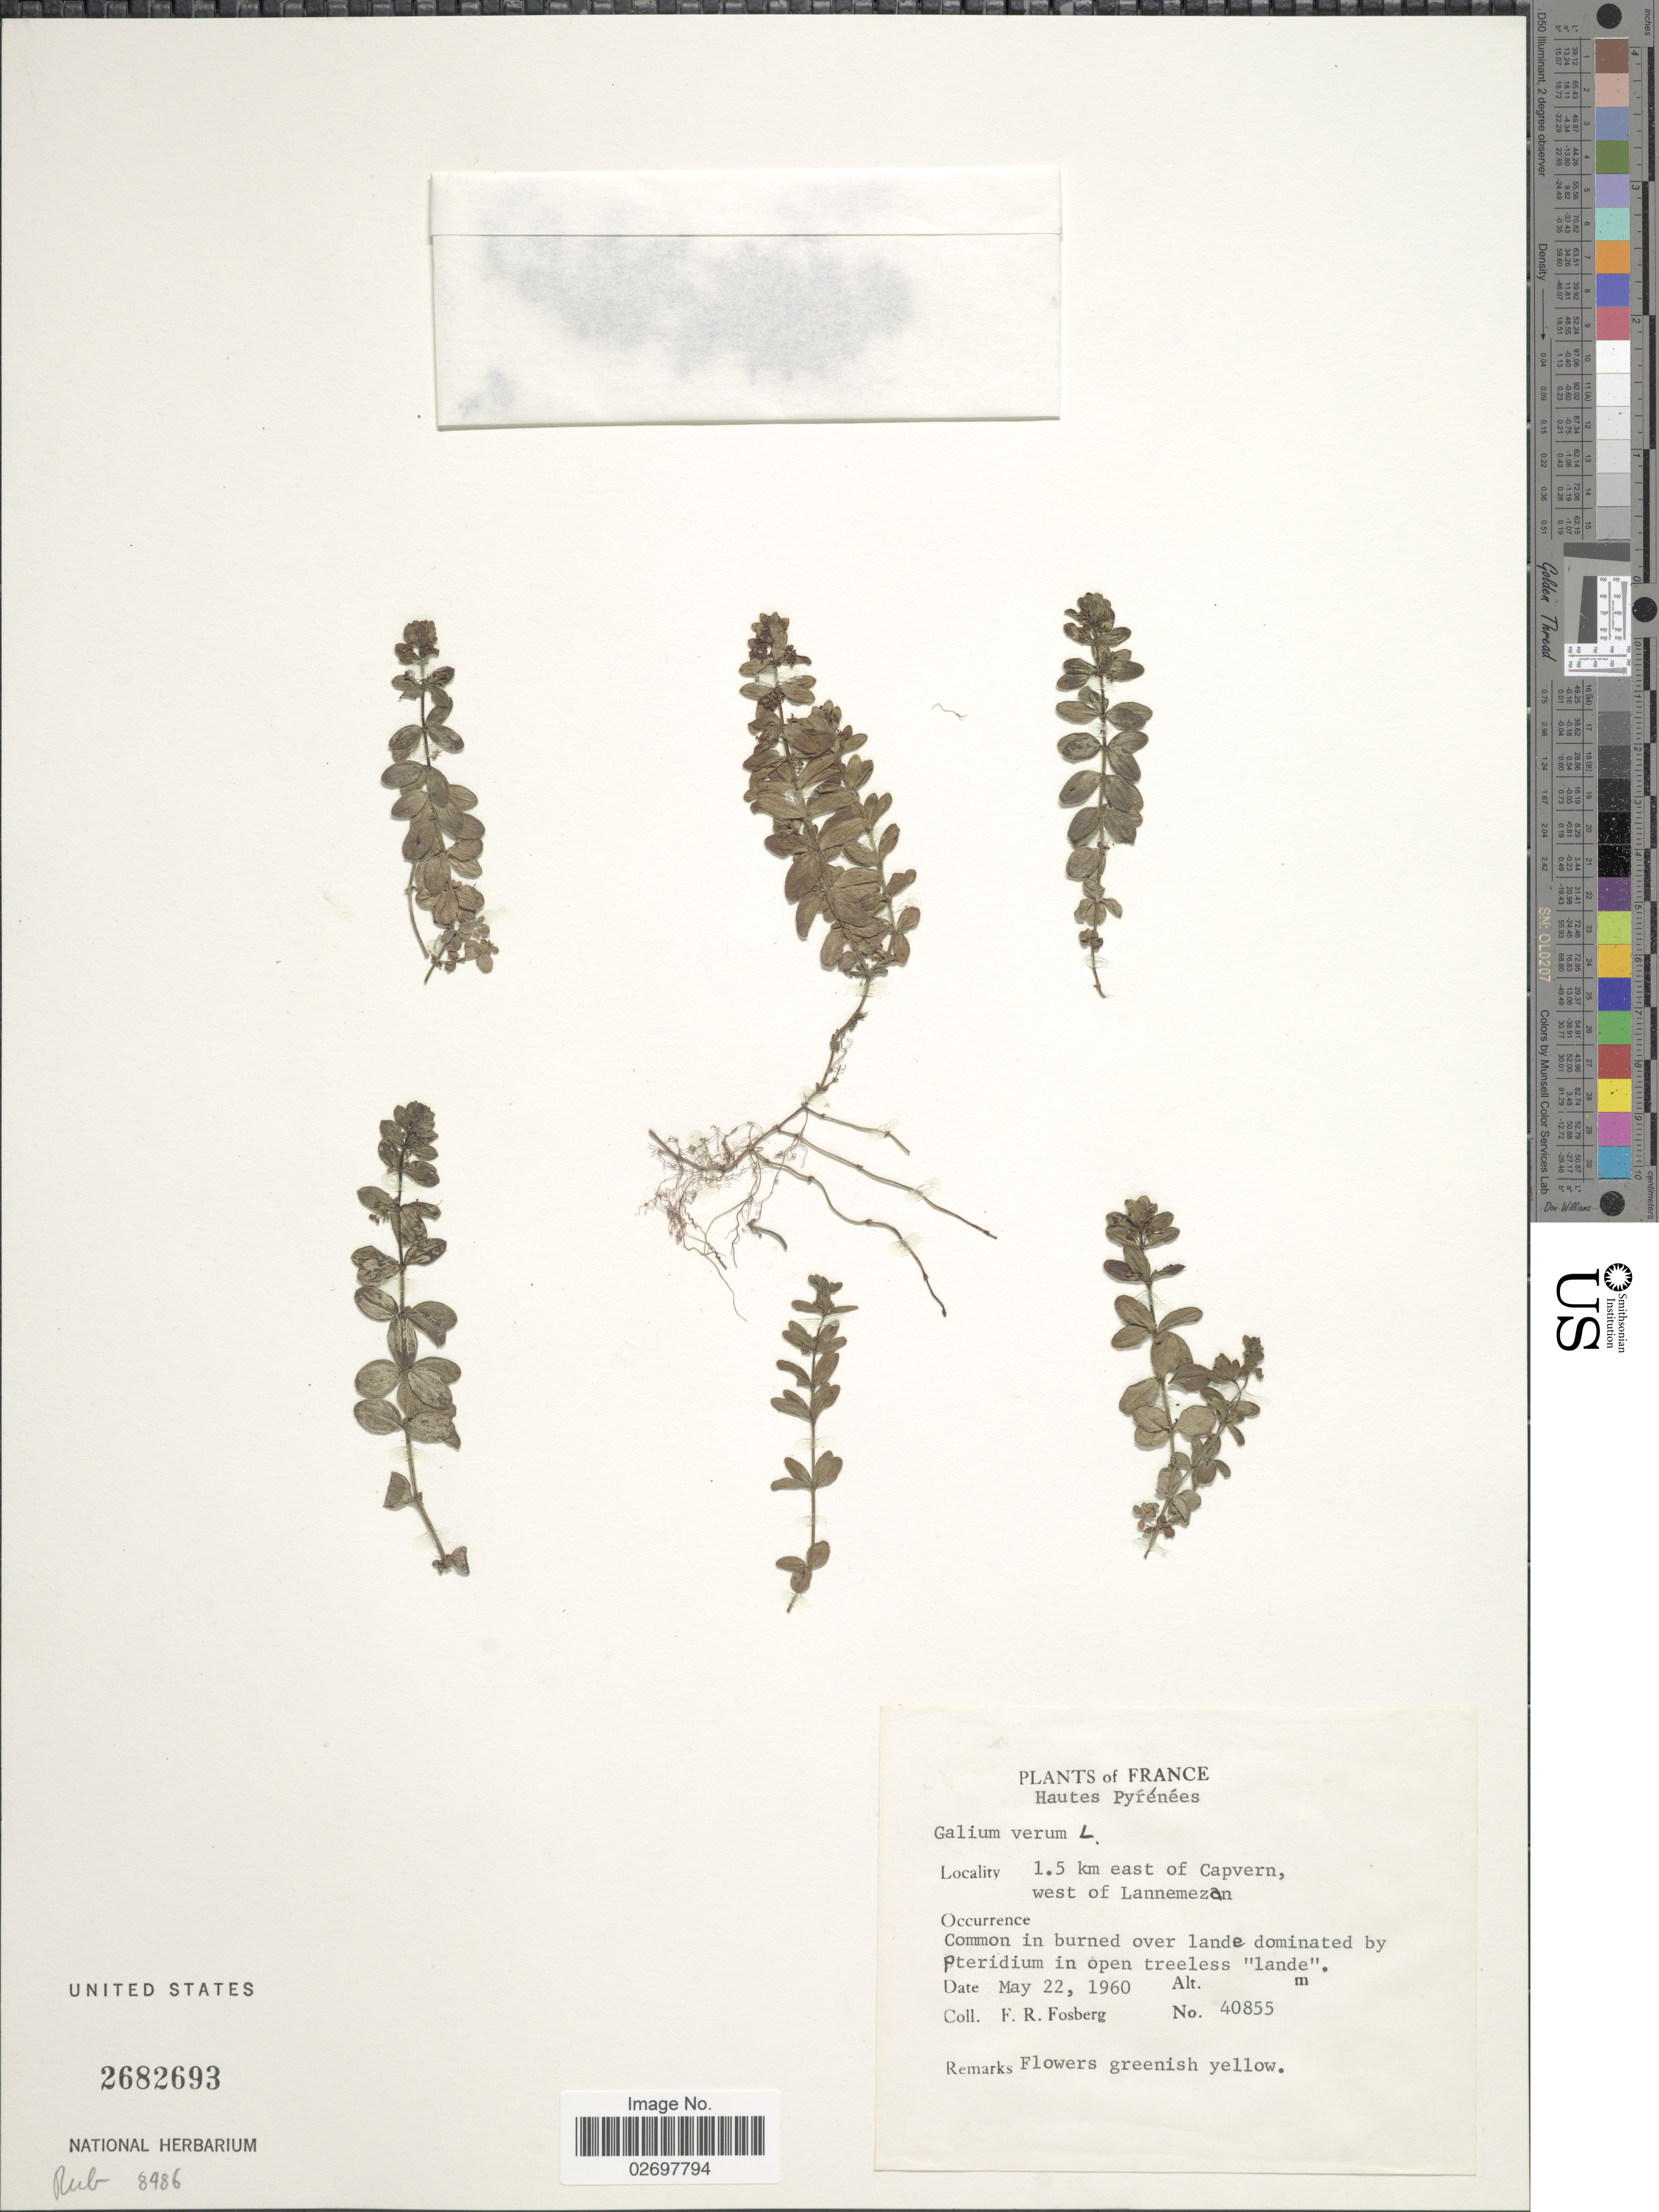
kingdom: Plantae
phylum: Tracheophyta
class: Magnoliopsida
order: Gentianales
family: Rubiaceae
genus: Galium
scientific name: Galium verum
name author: L.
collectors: F. R. Fosberg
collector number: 40855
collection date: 1960-05-22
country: France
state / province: Occitanie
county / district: Hautes-Pyrénées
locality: Hautes Pyrenees, 1.5 km east of Capvern west of Lannemezon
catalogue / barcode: US 2682693